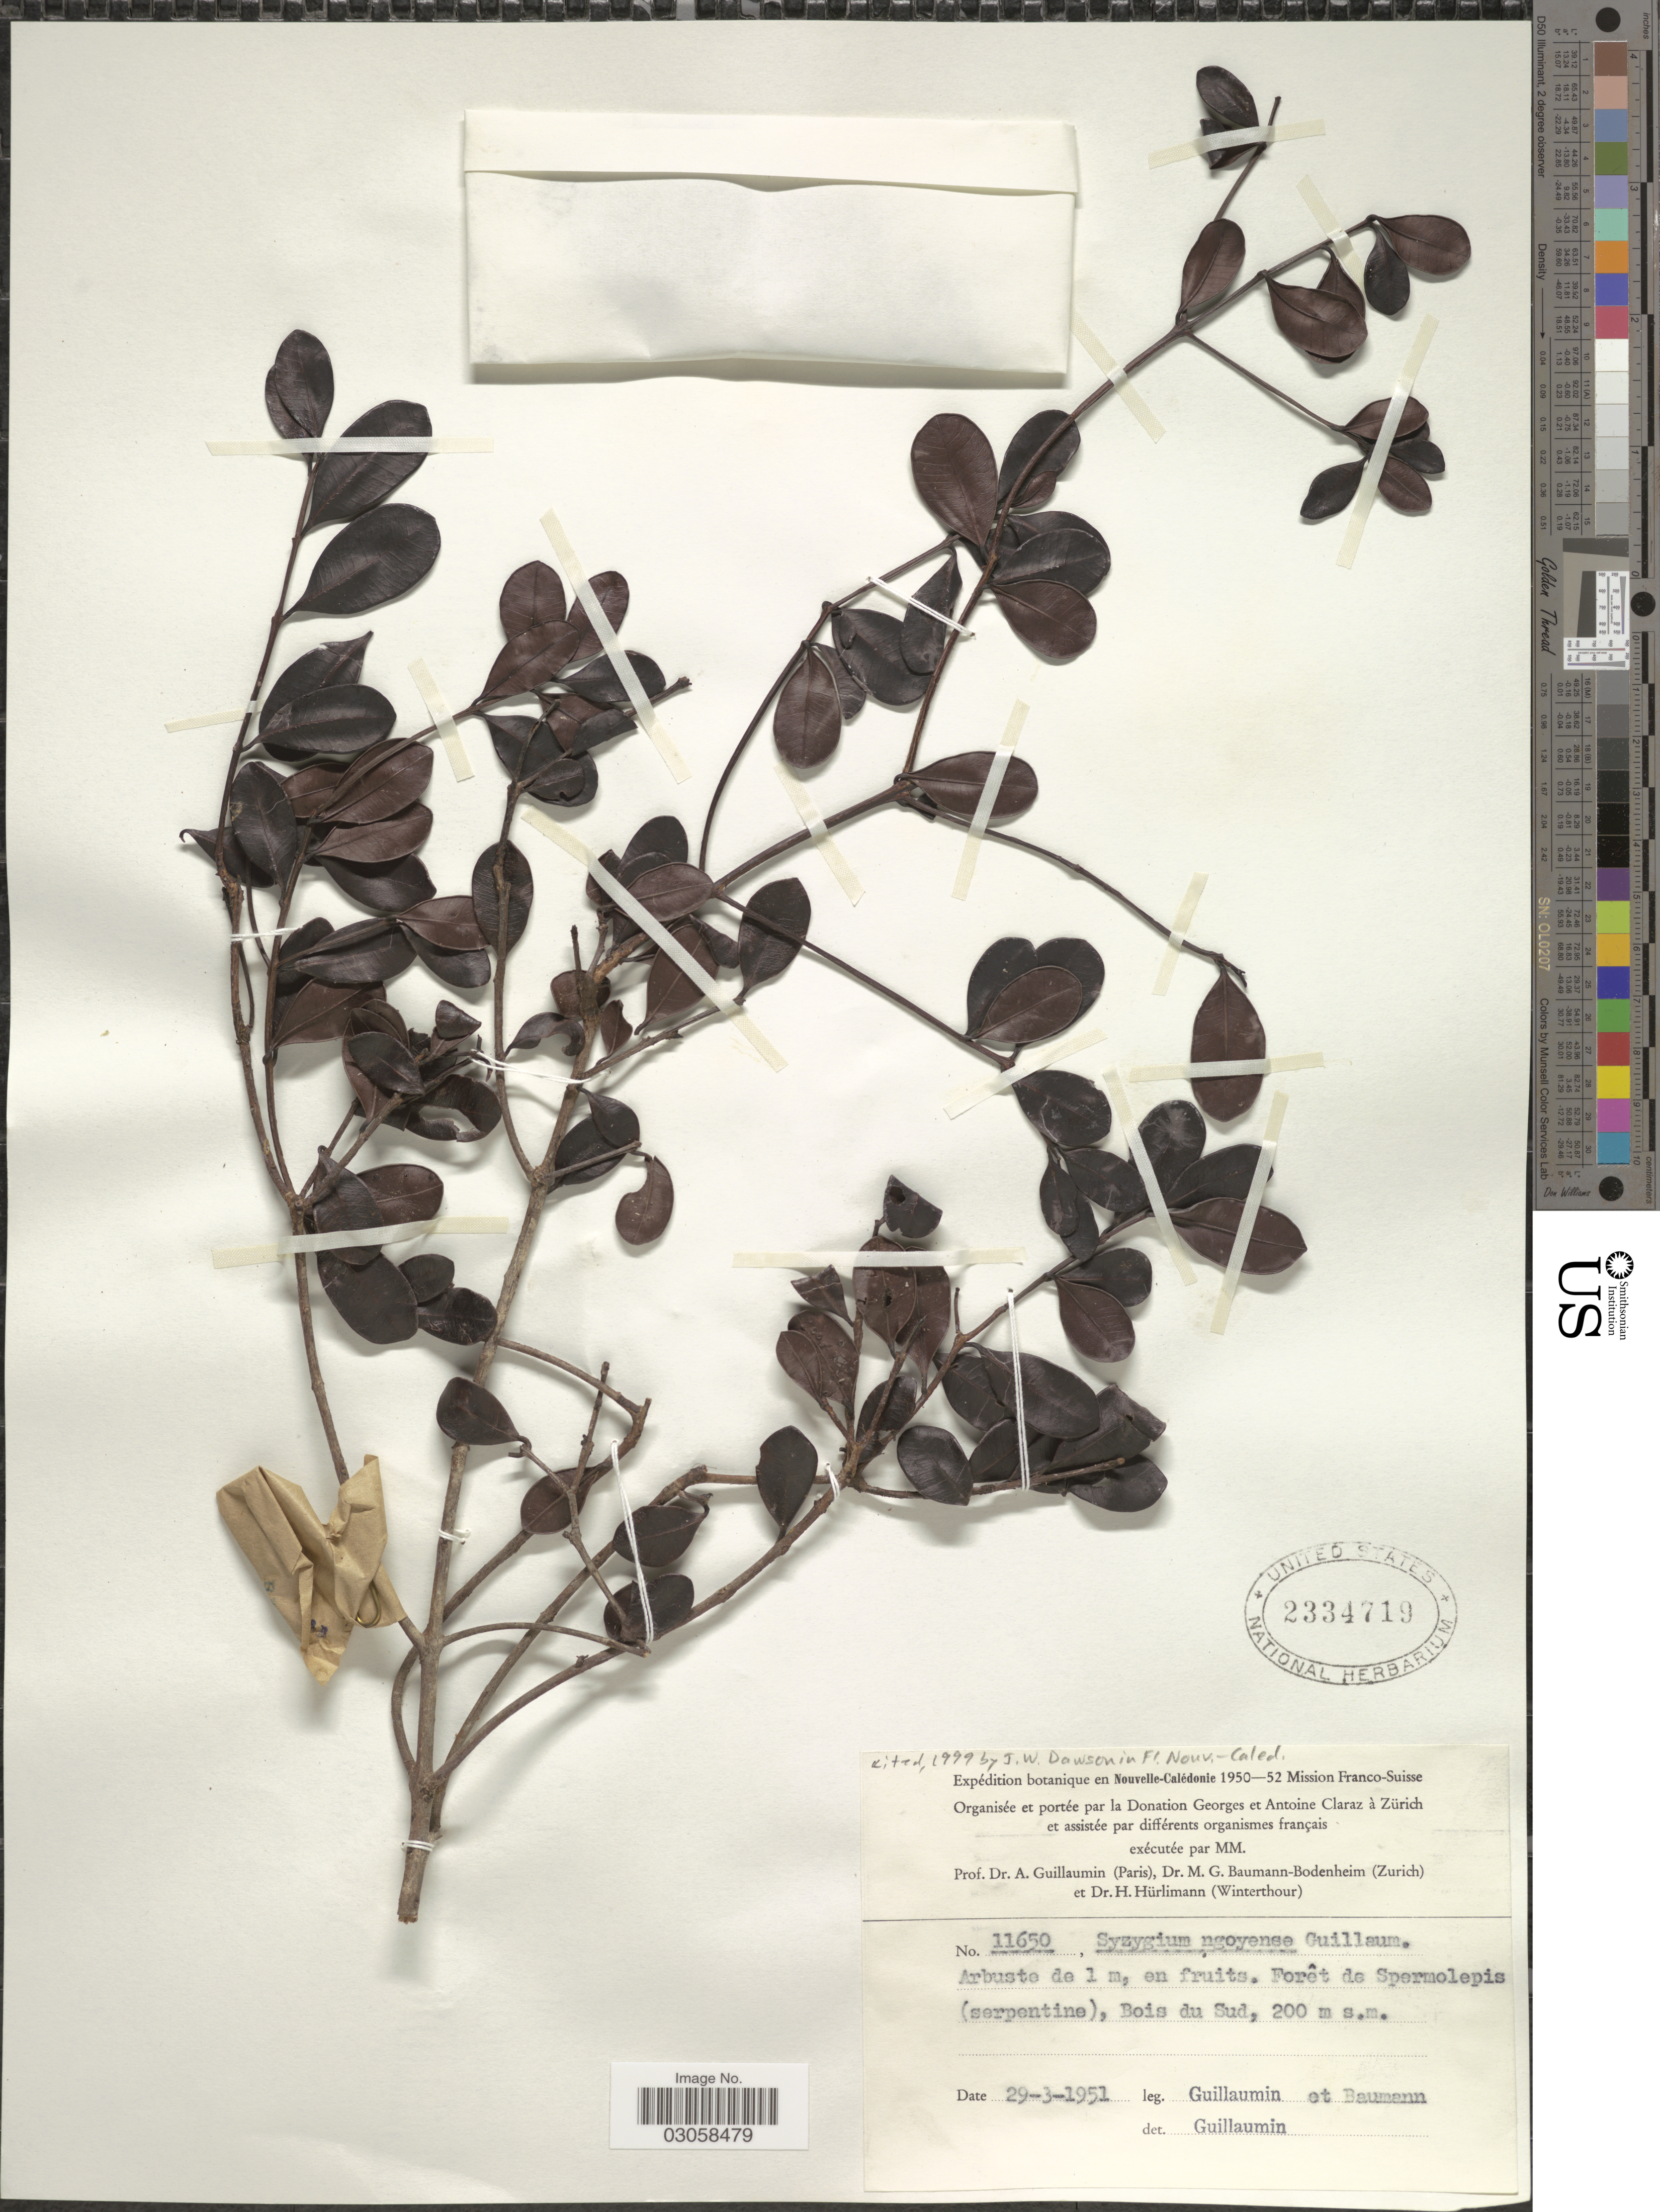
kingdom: Plantae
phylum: Tracheophyta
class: Magnoliopsida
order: Myrtales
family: Myrtaceae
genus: Syzygium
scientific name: Syzygium ngoyense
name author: (Schltr.) Guillaumin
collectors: A. Guillaumin & M. G. Baumann-Bodenheim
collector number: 11650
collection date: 1951-03-29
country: New Caledonia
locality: Nouvelle-Calédonie. Forêt de Spermolepis (serpentine), Bois du Sud.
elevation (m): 200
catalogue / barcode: US 2334719